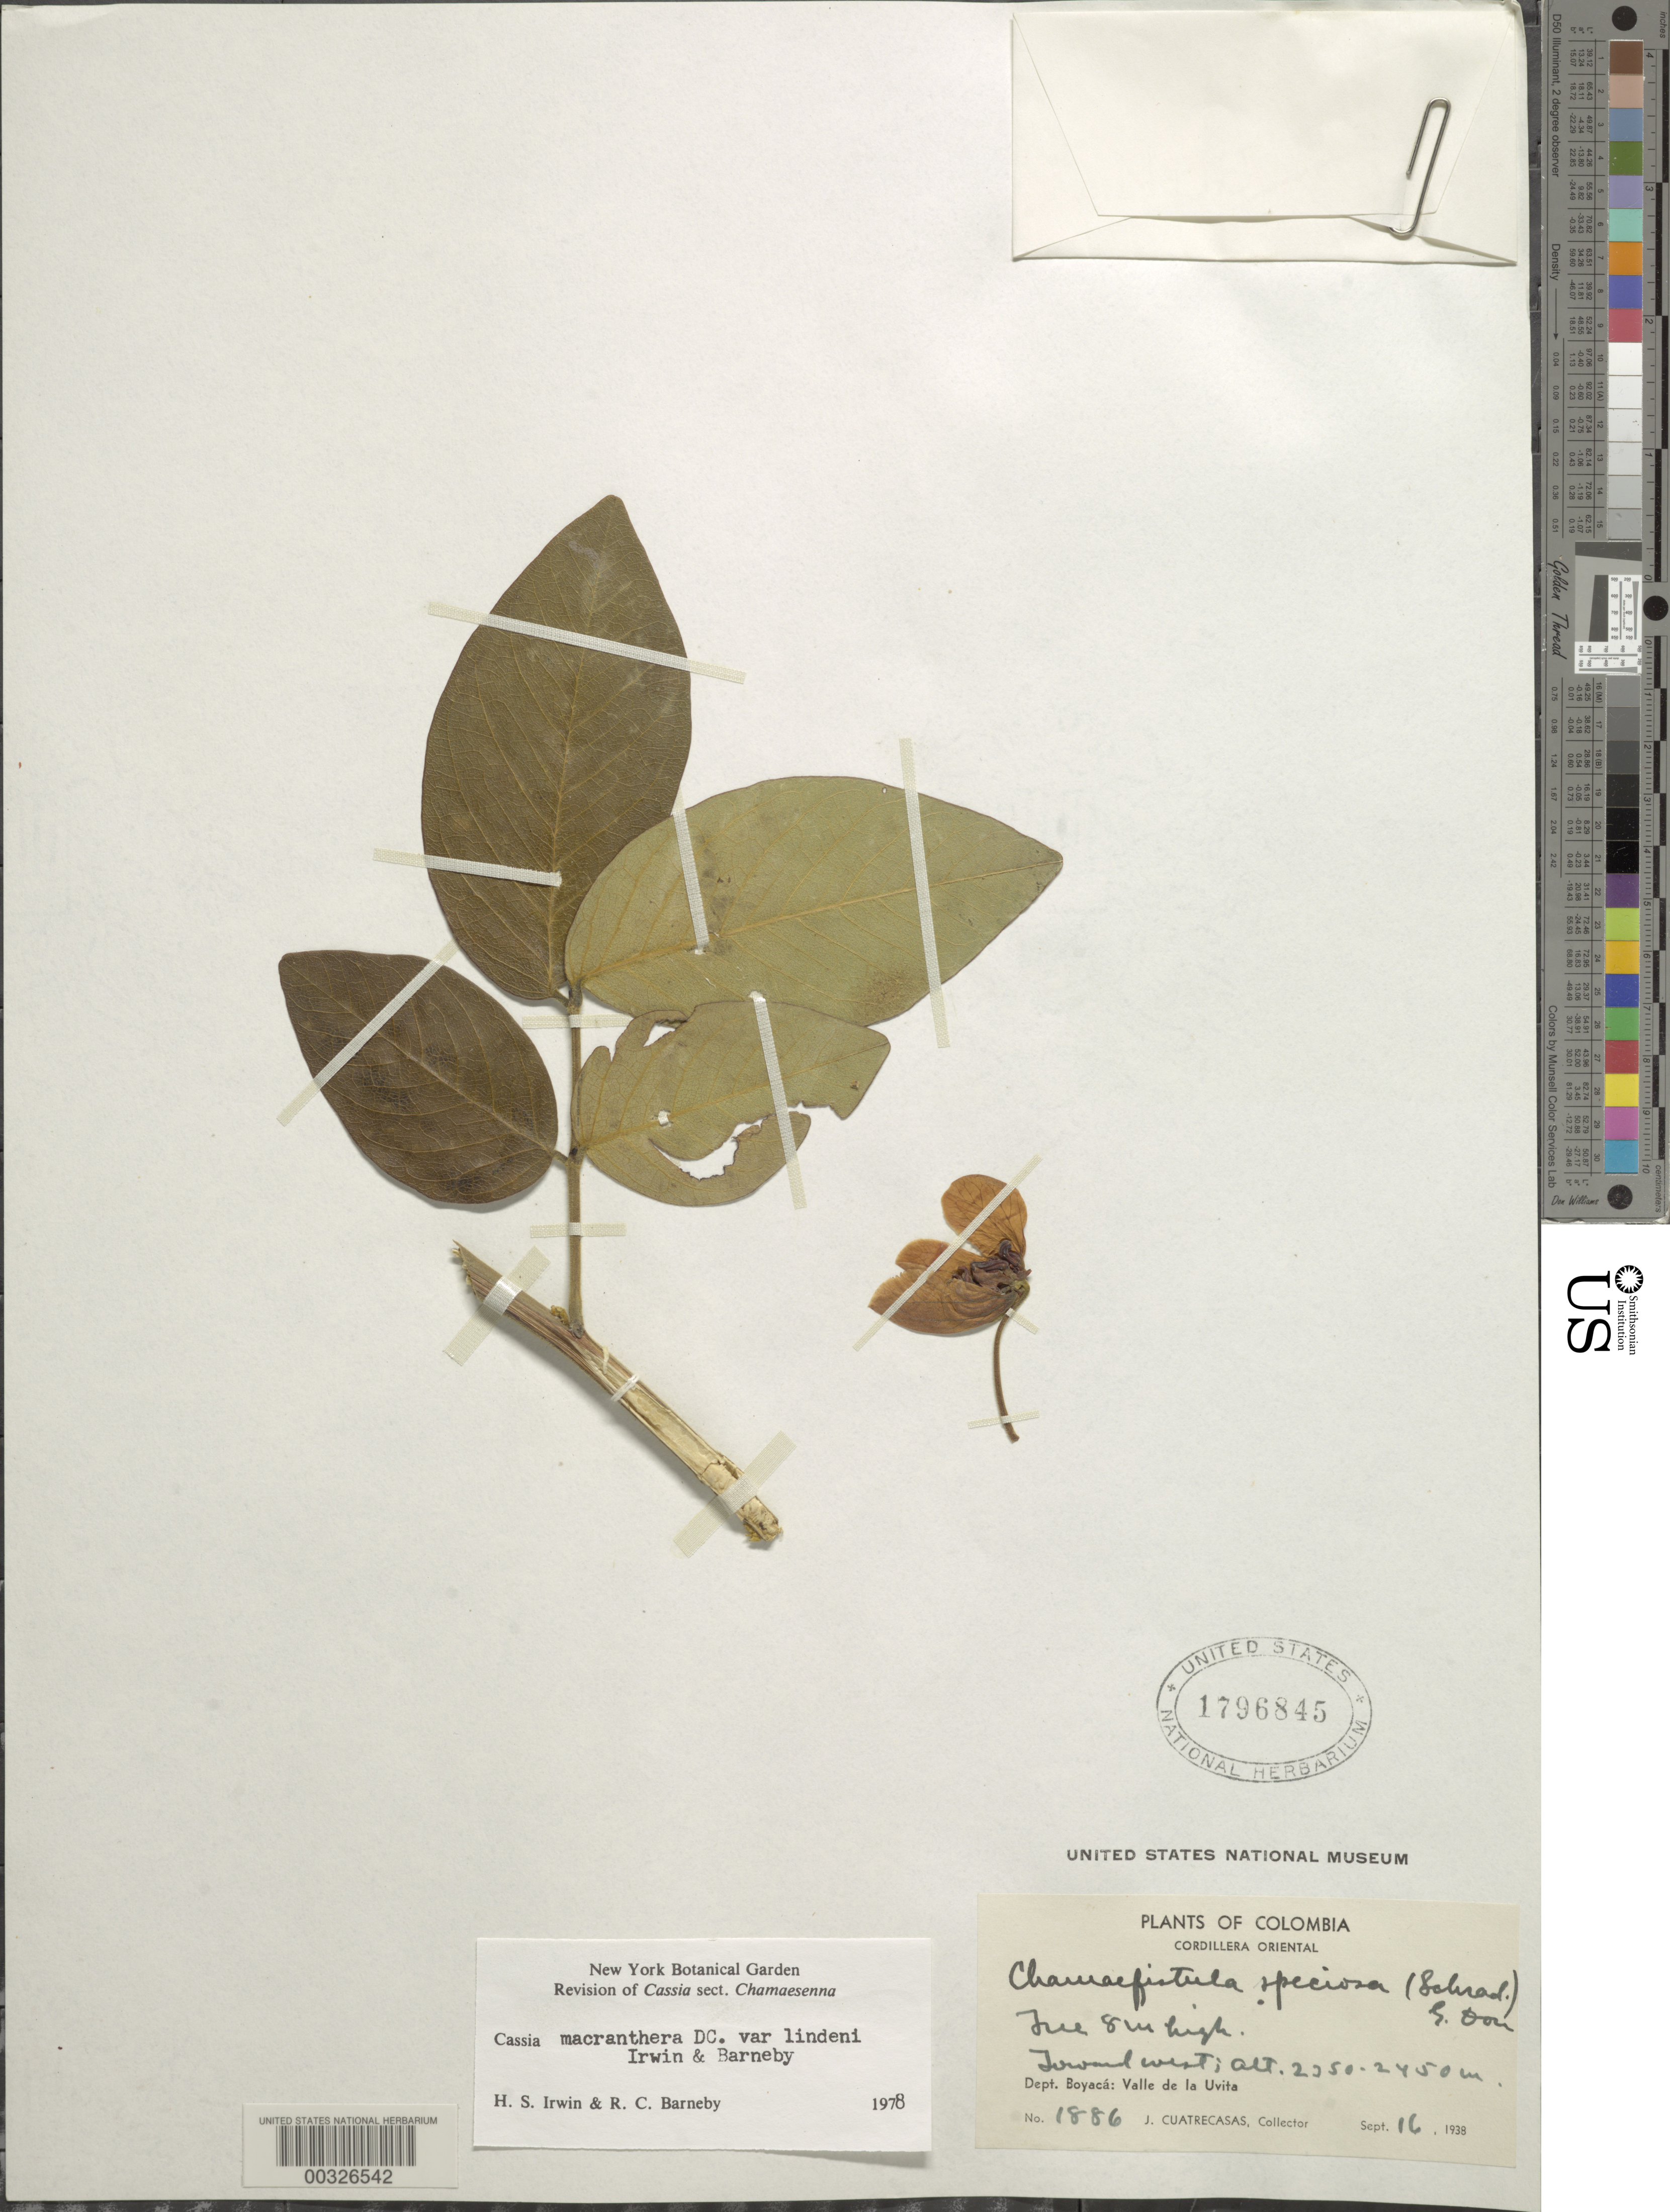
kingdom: Plantae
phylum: Tracheophyta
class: Magnoliopsida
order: Fabales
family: Fabaceae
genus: Senna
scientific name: Senna macranthera var. lindeni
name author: H.S. Irwin & Barneby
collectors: J. Cuatrecasas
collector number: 1886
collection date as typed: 16 Sep 1938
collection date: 1938-09-16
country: Colombia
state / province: Boyacá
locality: Toward west; Valle de la Uvita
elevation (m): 2350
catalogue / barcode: US 1796845